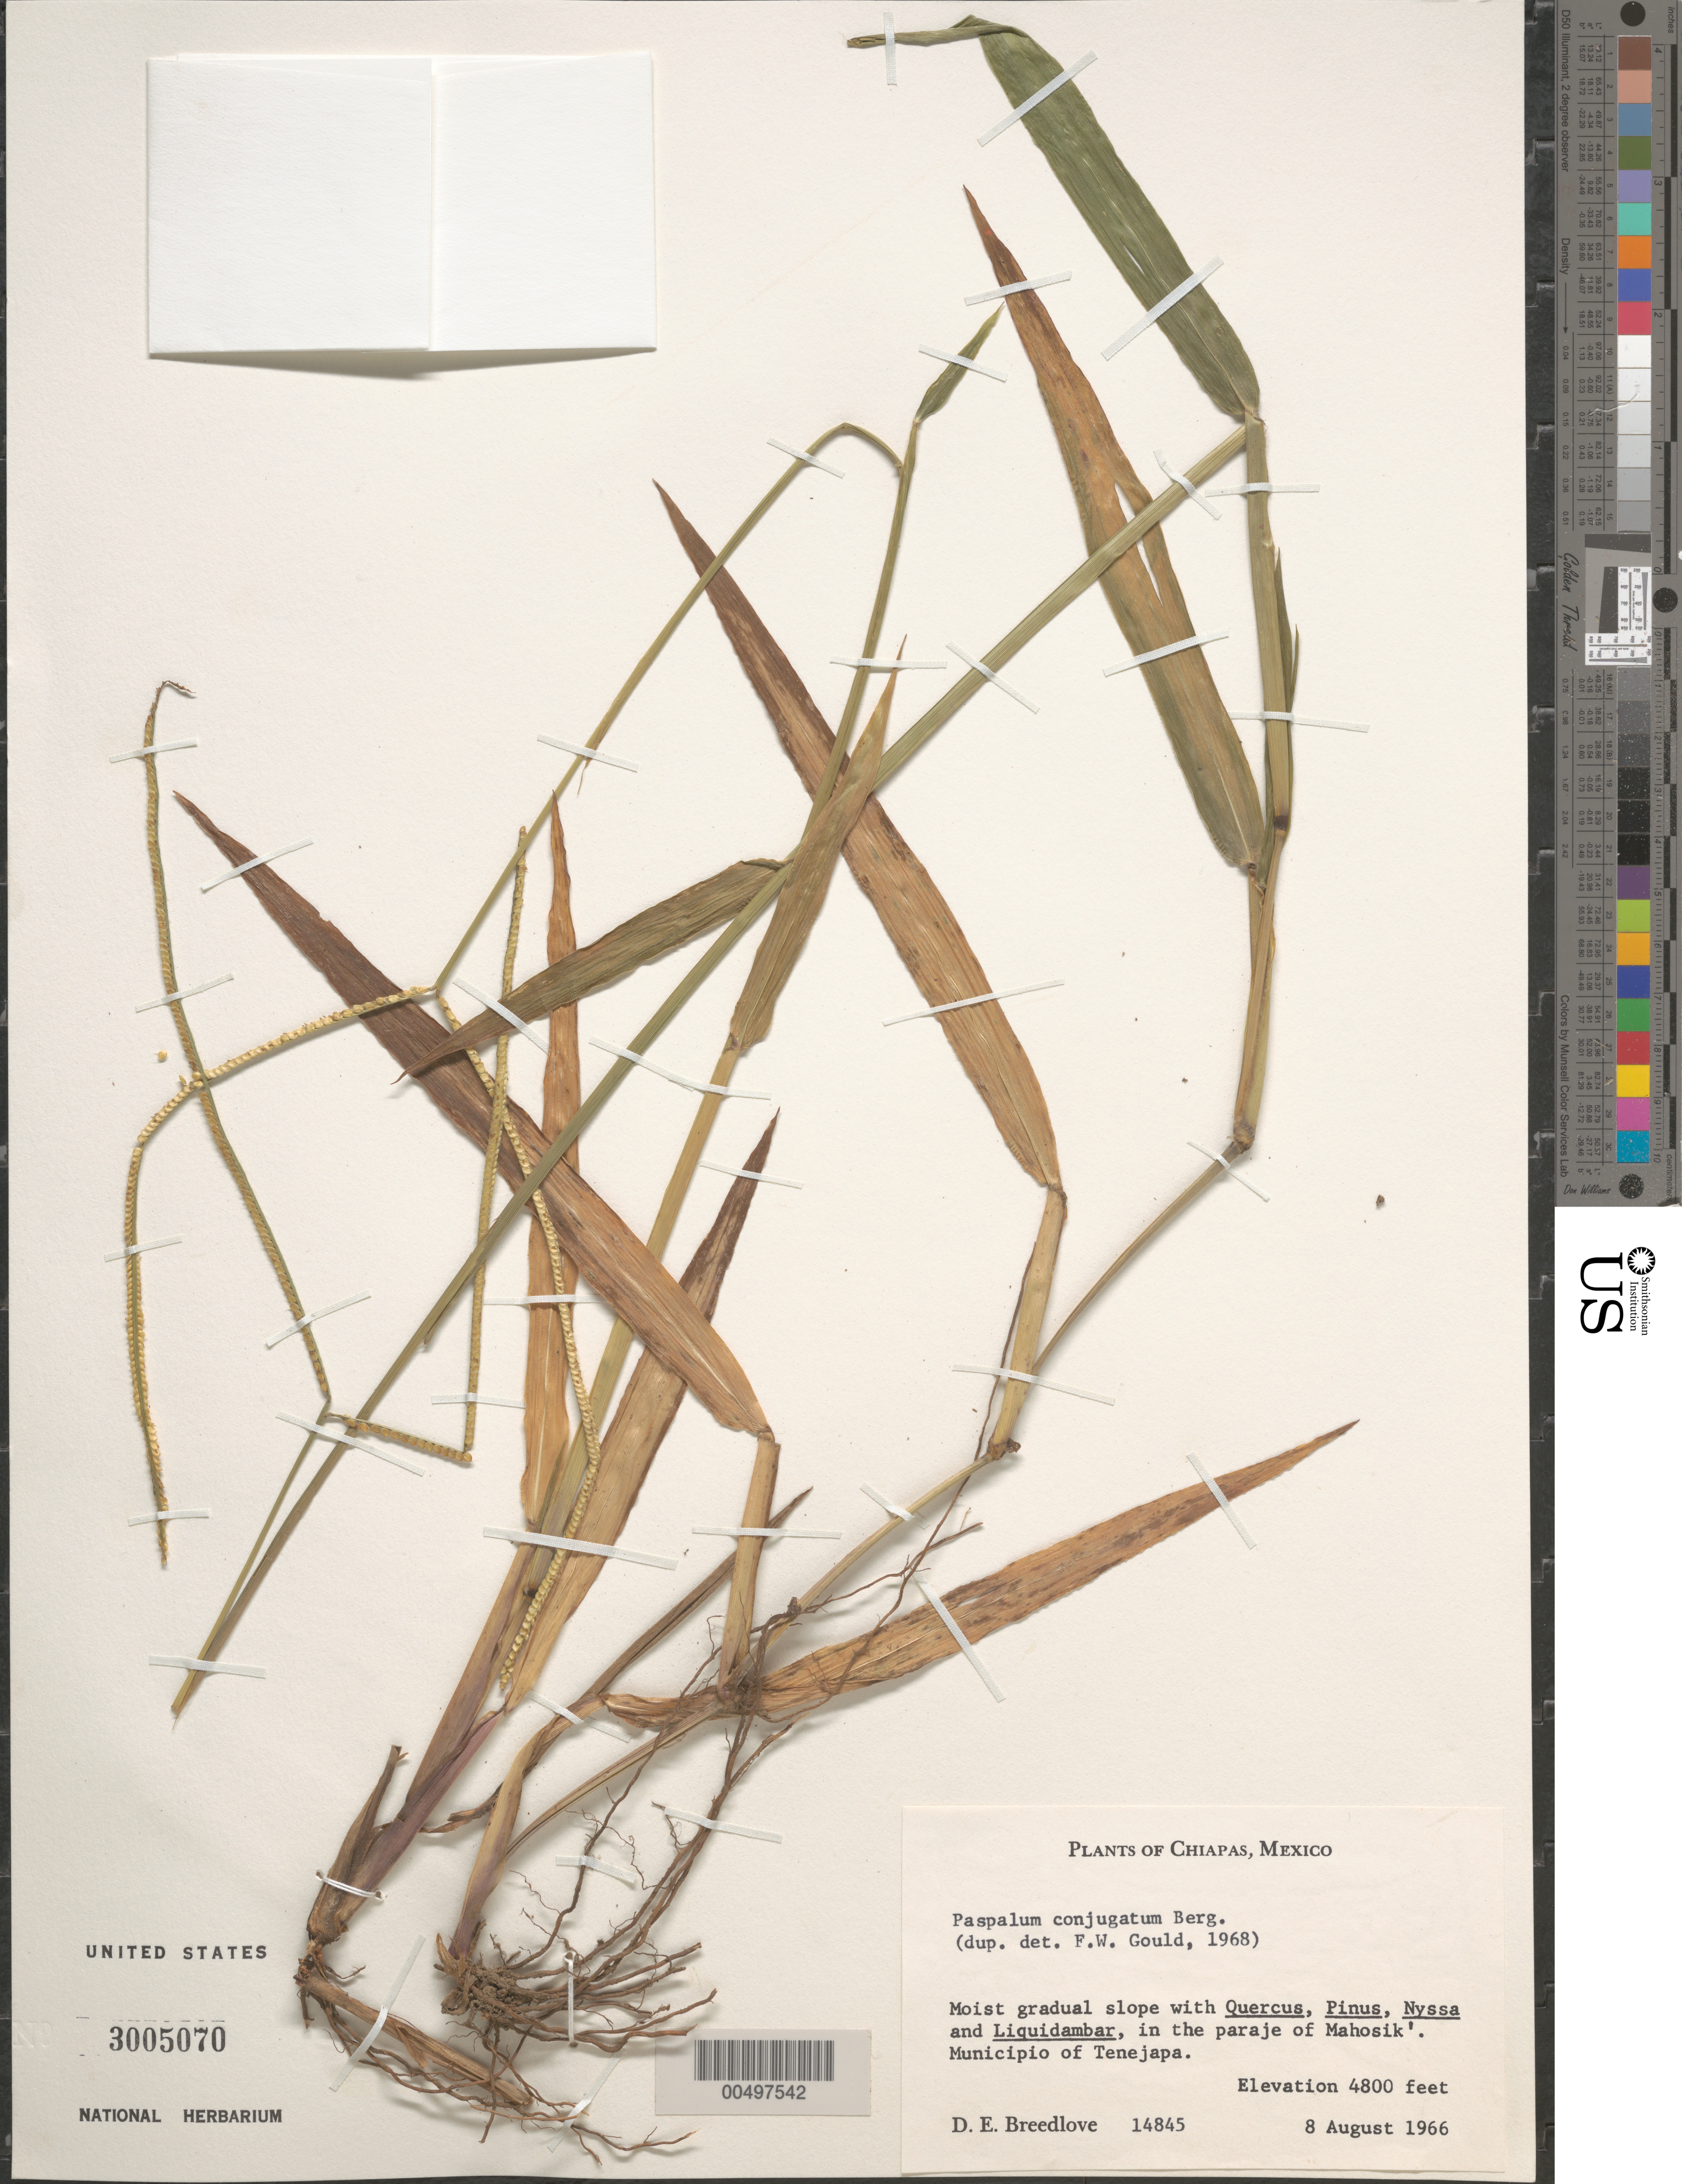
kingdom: Plantae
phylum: Tracheophyta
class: Liliopsida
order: Poales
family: Poaceae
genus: Paspalum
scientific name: Paspalum conjugatum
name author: P.J. Bergius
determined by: Gould, F. W.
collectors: D. E. Breedlove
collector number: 14845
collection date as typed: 8 Aug 1966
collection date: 1966-08-08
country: Mexico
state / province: Chiapas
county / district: Tenejapa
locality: In the paraje of Mahosik'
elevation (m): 1463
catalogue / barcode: US 3005070